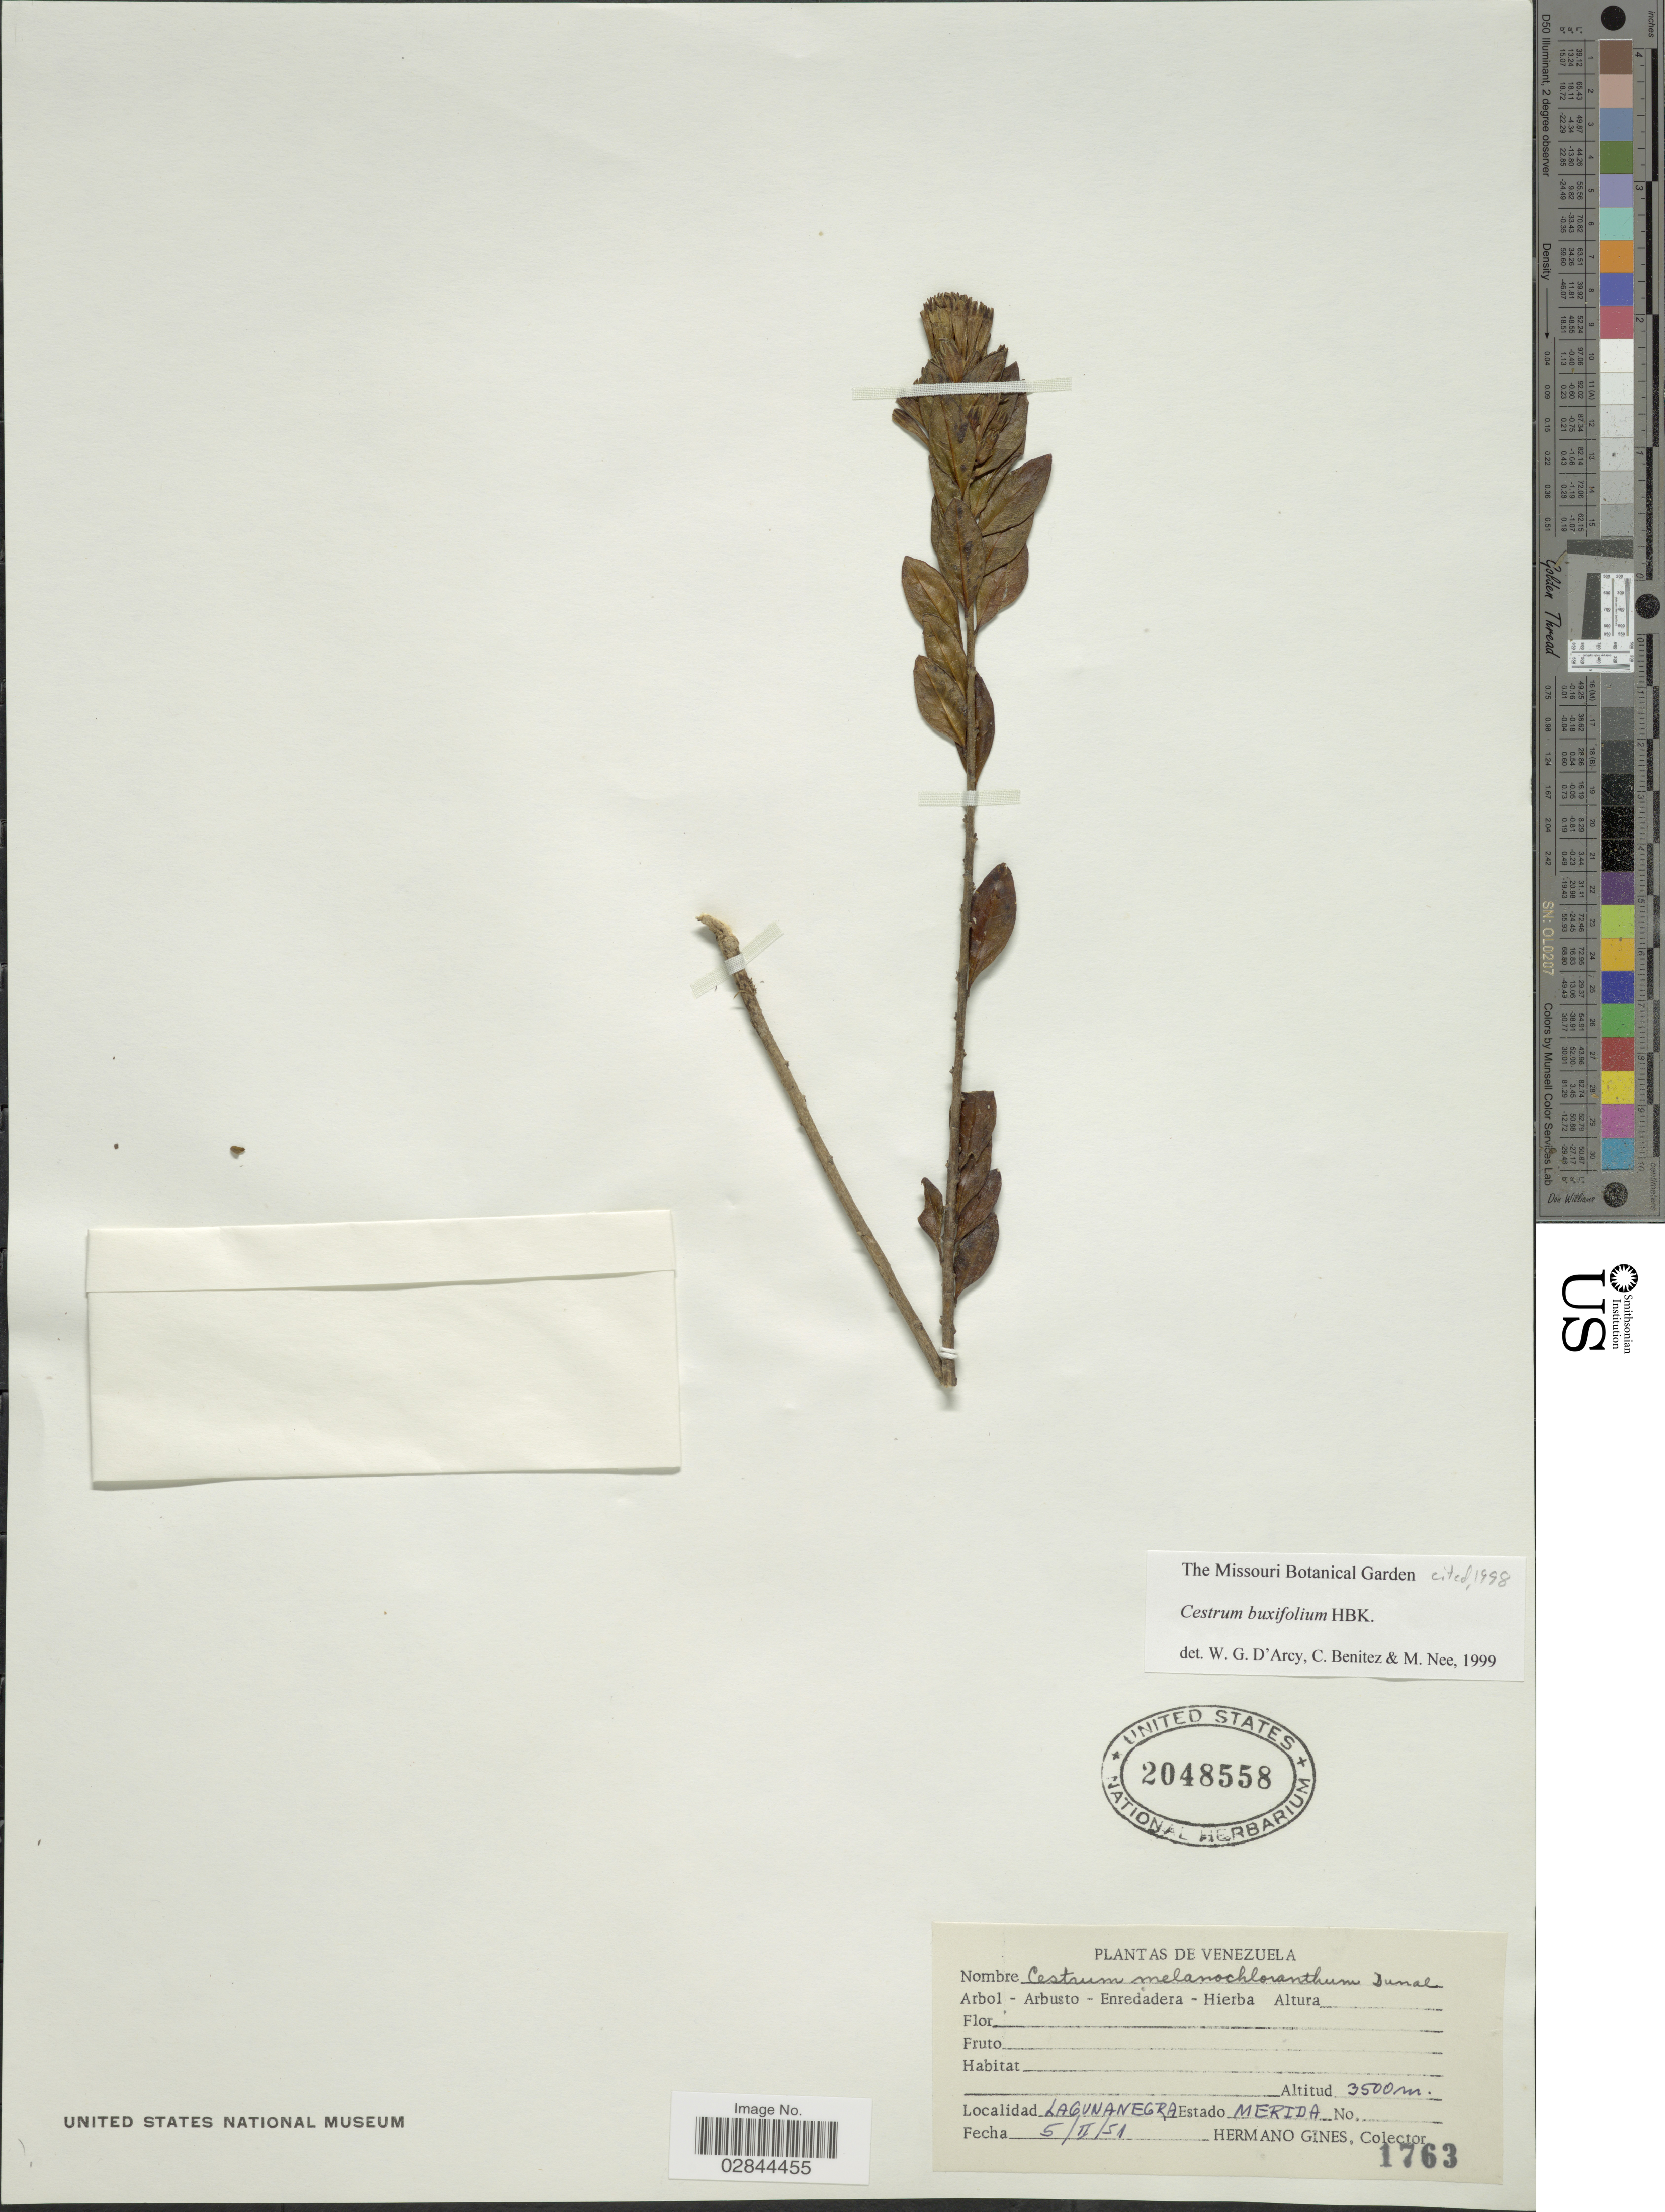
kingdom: Plantae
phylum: Tracheophyta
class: Magnoliopsida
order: Solanales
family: Solanaceae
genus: Cestrum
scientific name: Cestrum buxifolium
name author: Kunth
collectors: Bro. Gines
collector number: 1763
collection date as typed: Transcribed d/m/y: 5/2/51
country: Venezuela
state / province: Mérida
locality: Lagunanegra.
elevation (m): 3500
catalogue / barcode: US 2048558